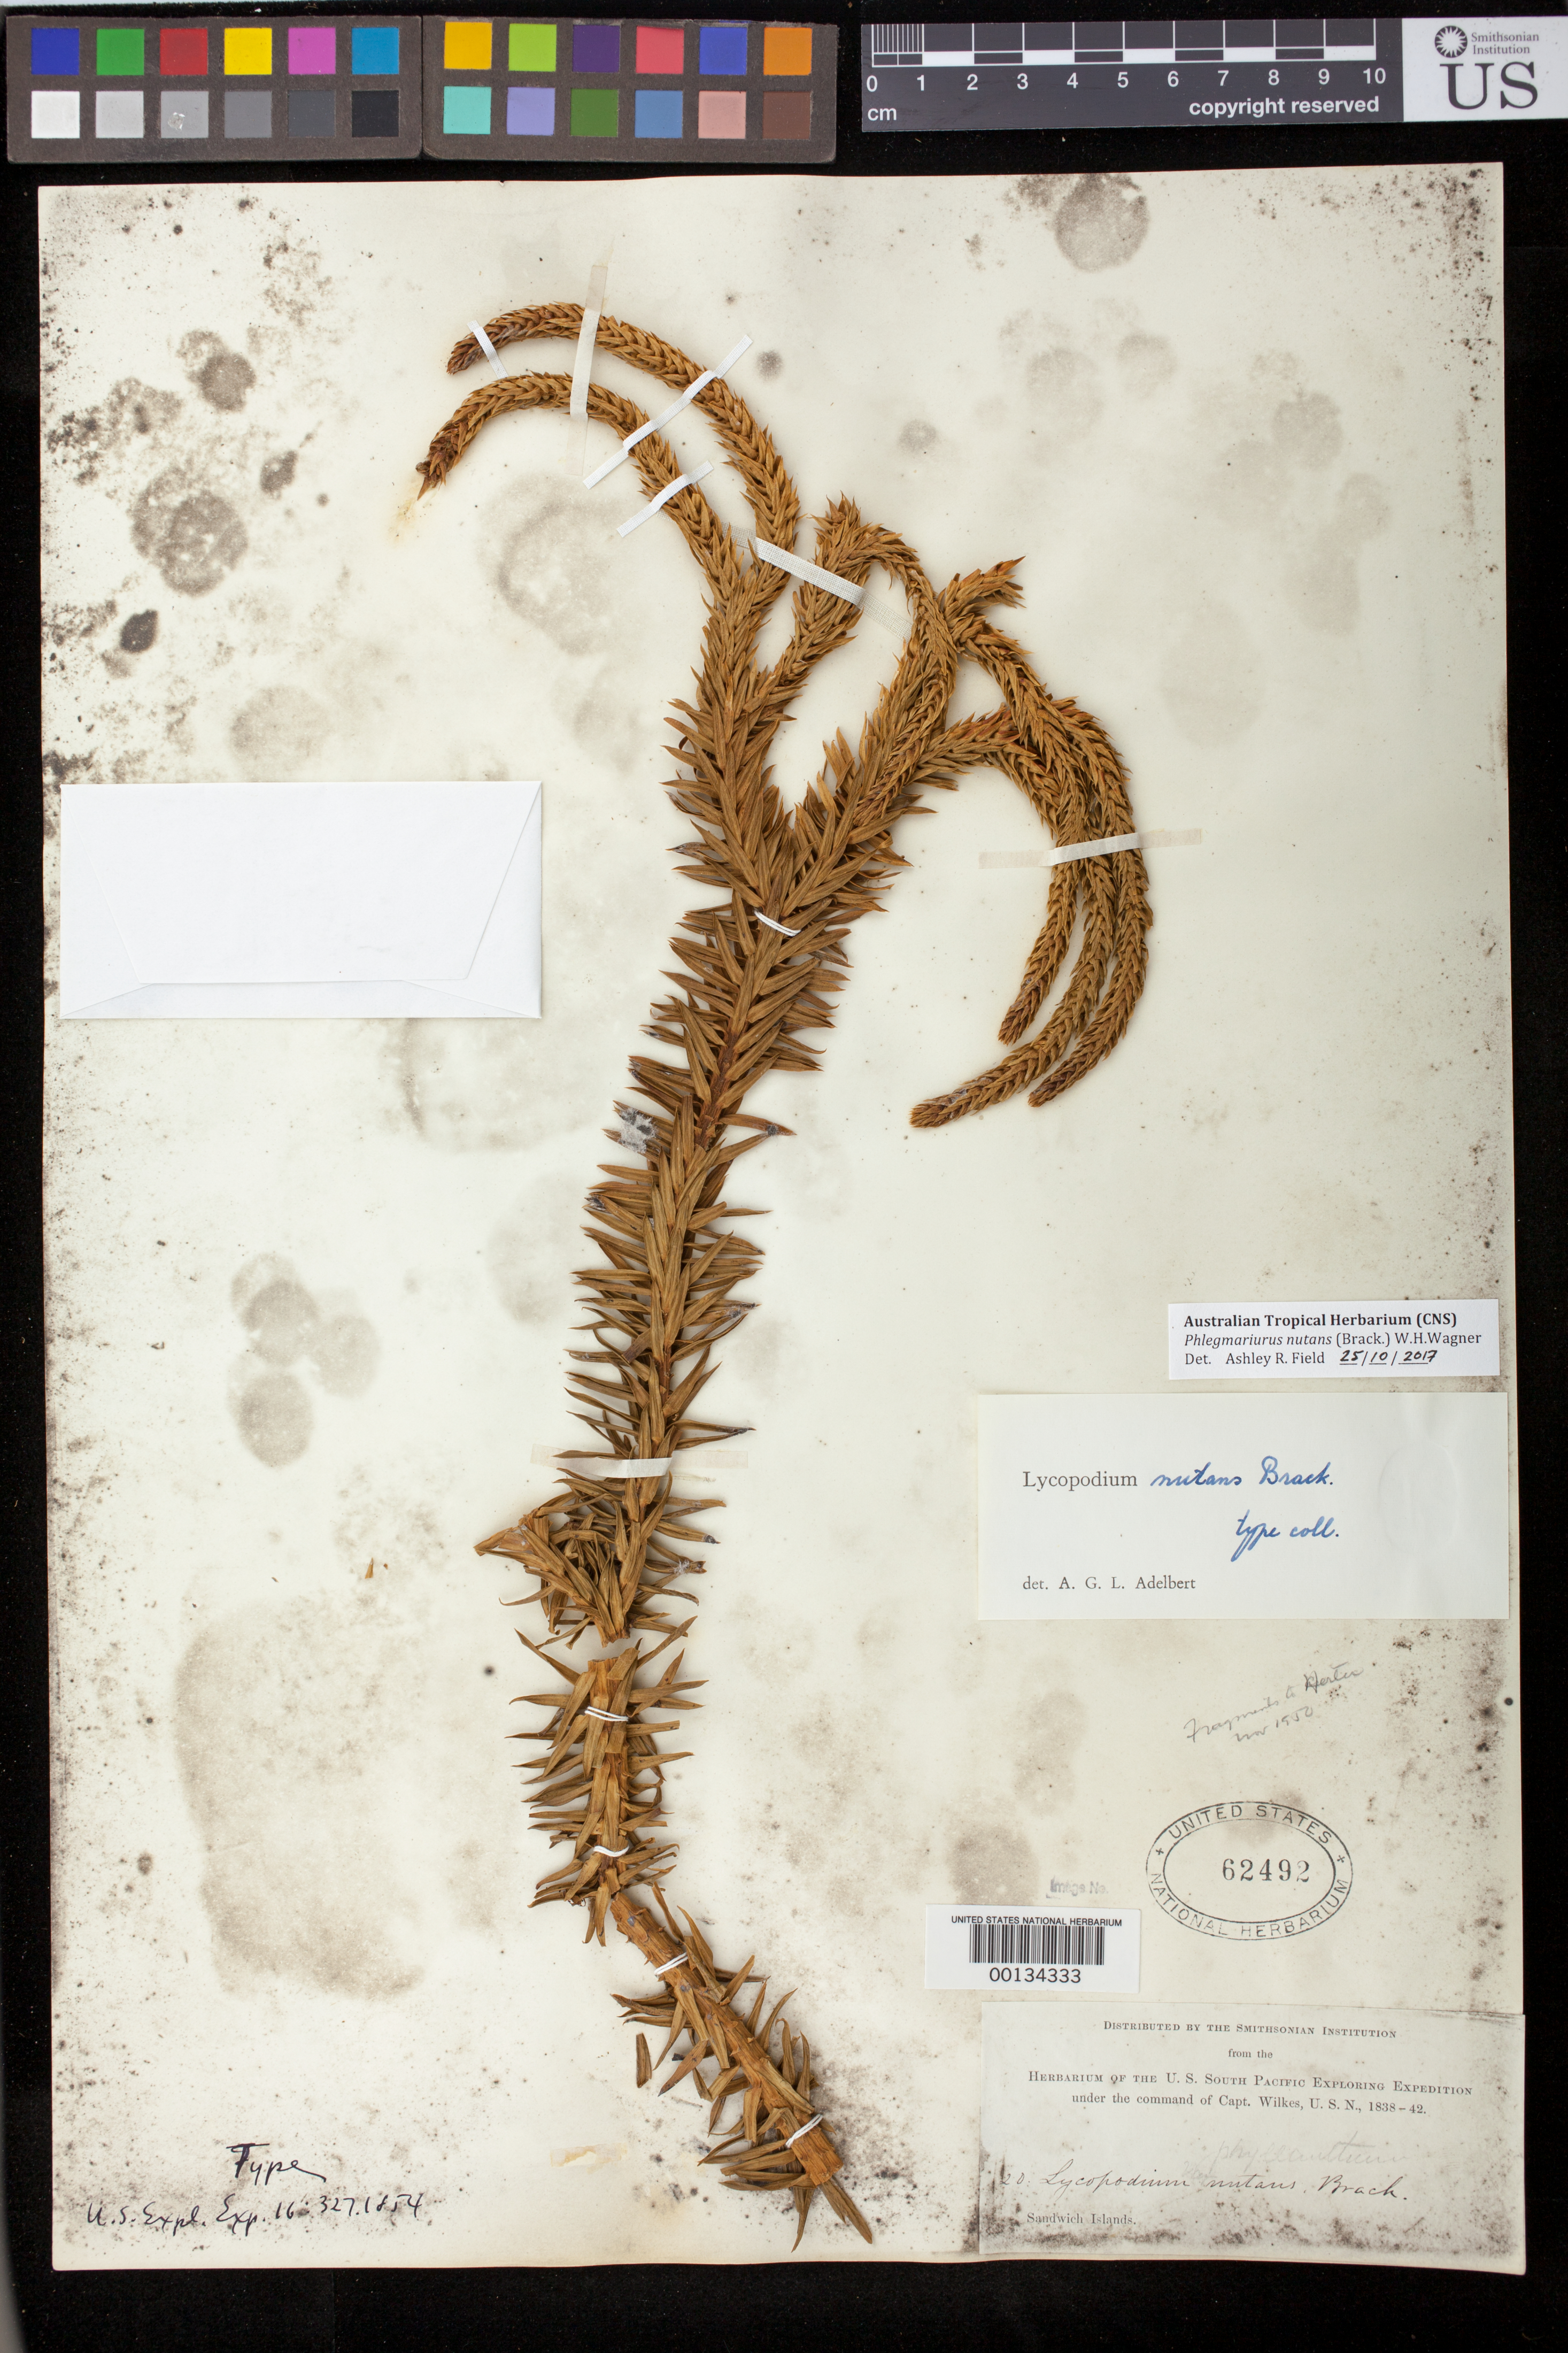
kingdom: Plantae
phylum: Tracheophyta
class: Lycopodiopsida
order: Lycopodiales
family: Lycopodiaceae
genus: Lycopodium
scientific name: Lycopodium nutans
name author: Brack. in Wilkes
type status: Holotype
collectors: Wilkes Explor. Exped.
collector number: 20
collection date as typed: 1838 to -- --- 1842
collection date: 1838/1842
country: United States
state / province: Hawaii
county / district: Hawaii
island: Hawaii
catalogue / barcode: US 62492